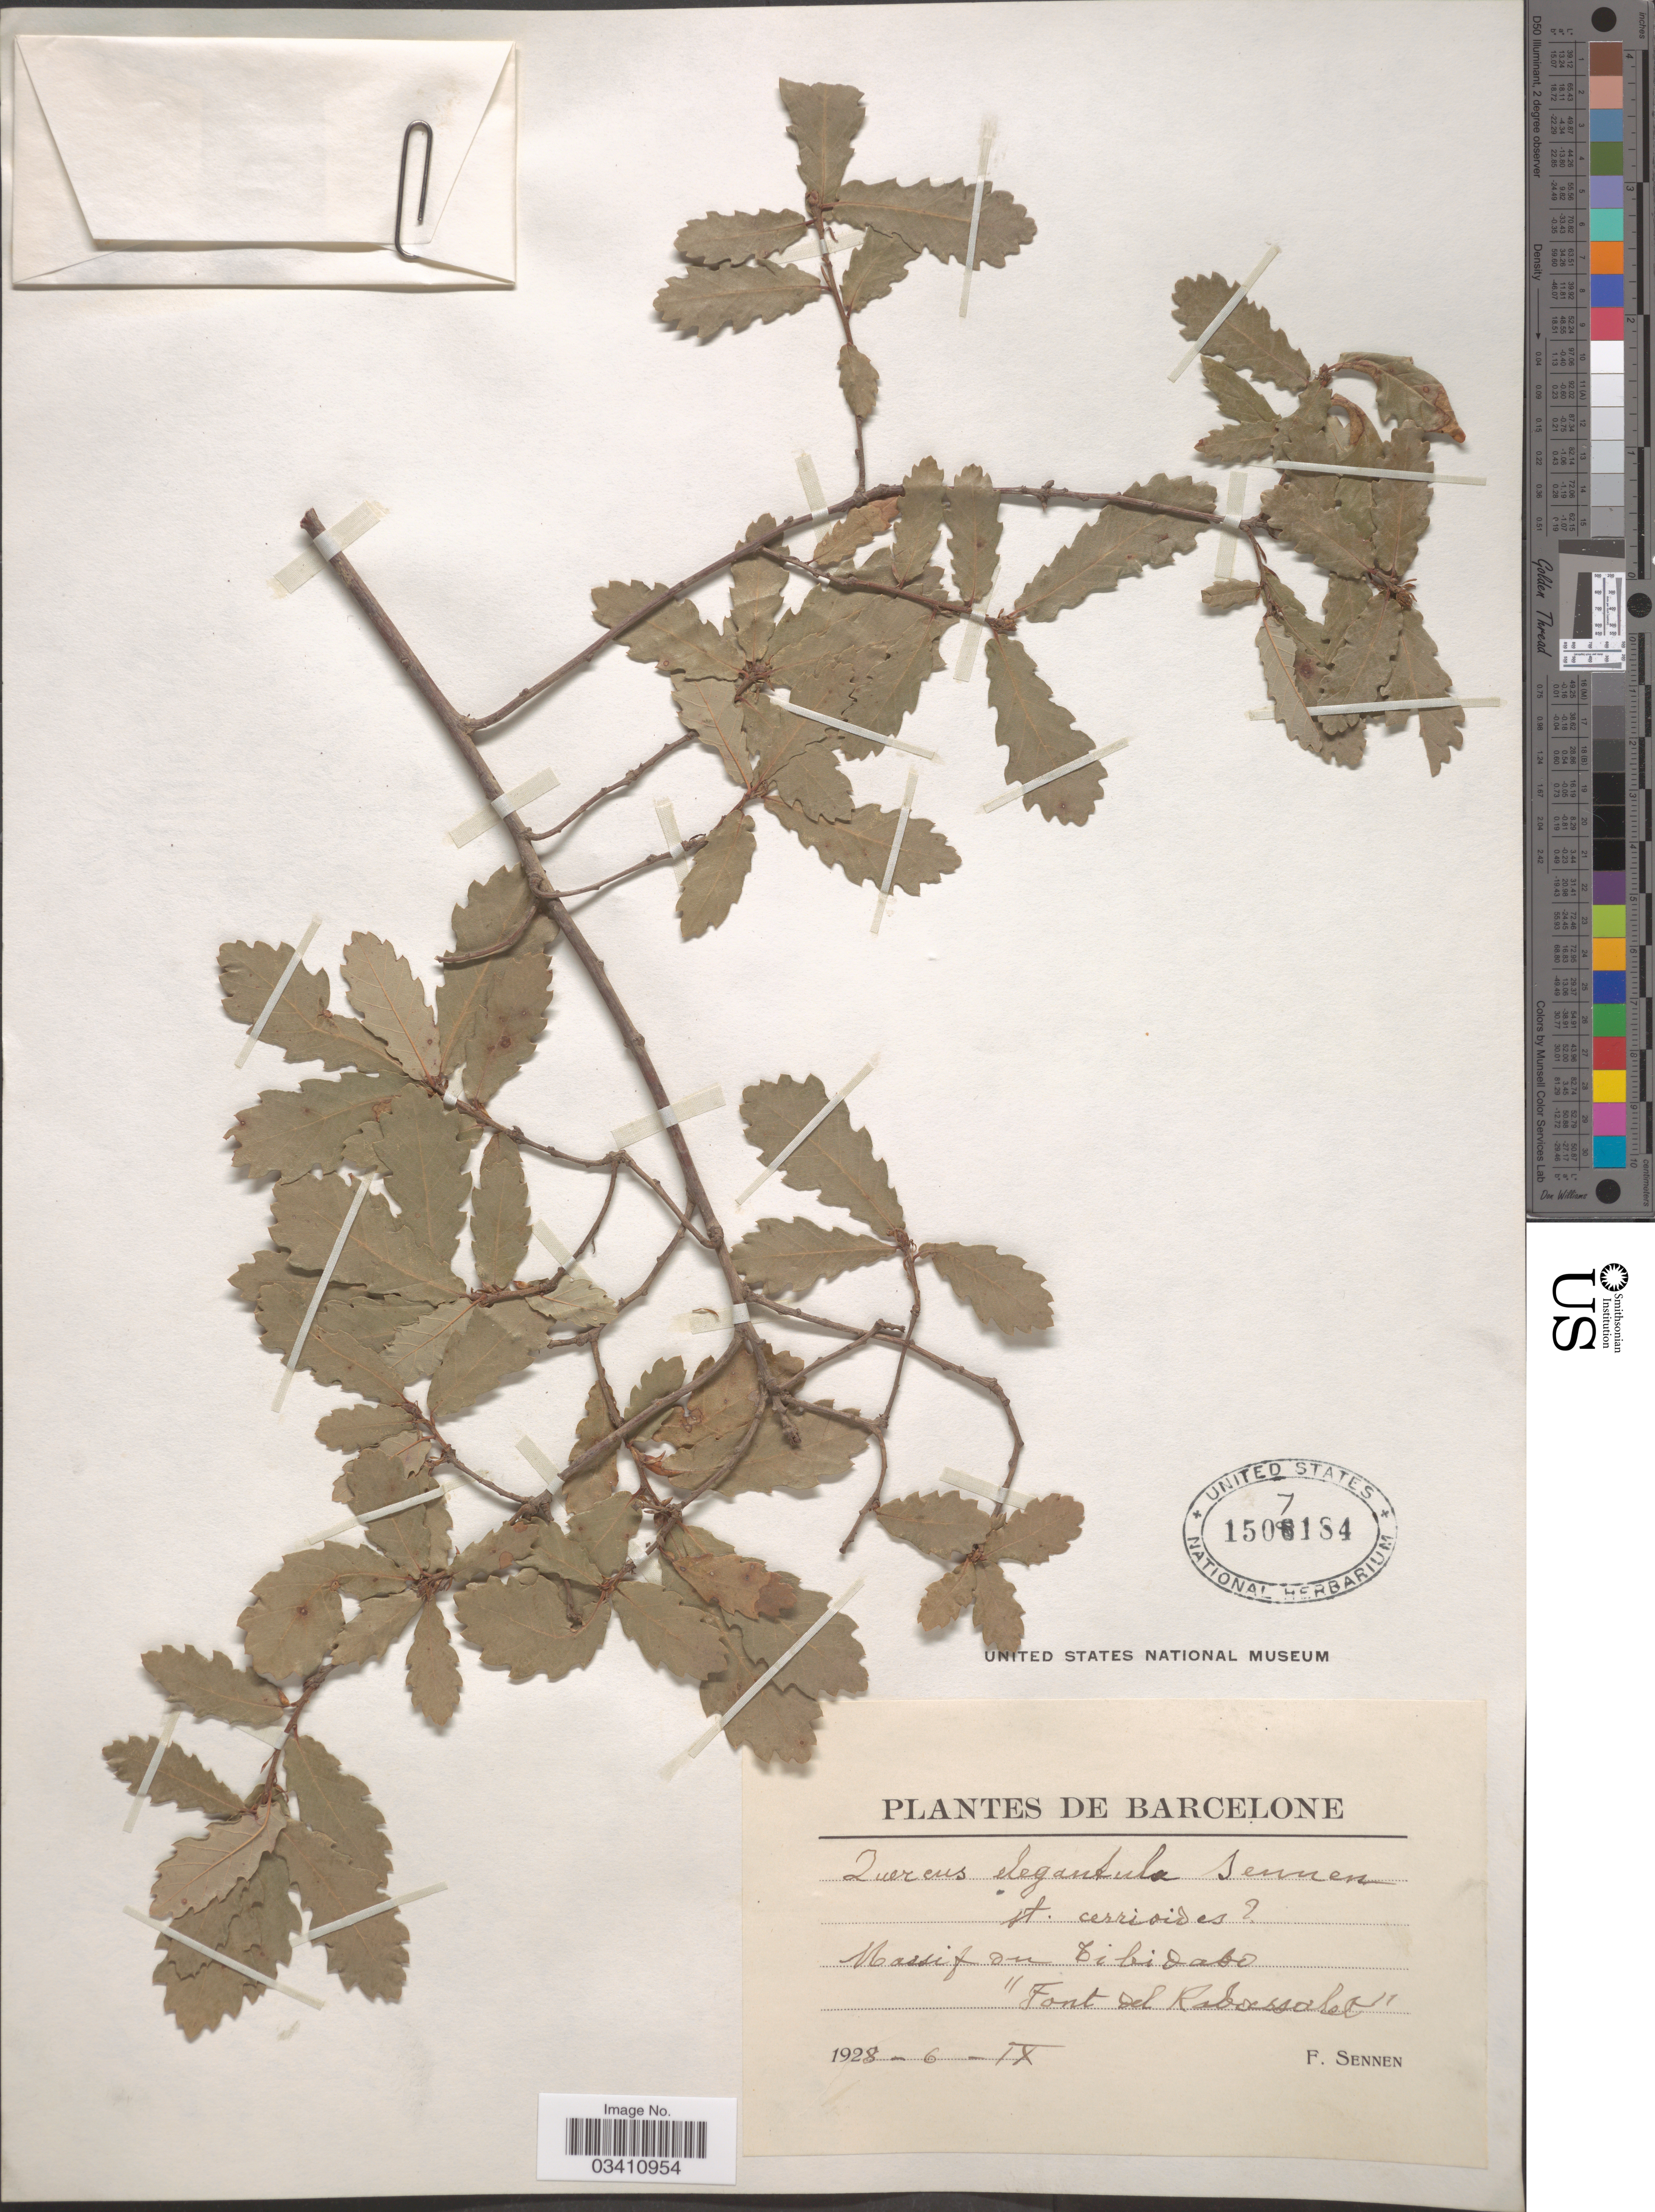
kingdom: Plantae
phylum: Tracheophyta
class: Magnoliopsida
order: Fagales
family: Fagaceae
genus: Quercus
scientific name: Quercus elegantula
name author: Gand.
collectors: E. Sennen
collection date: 1928-09-06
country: Spain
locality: Barcelone. Massif in Tibidabo. "Font del Rabassalet".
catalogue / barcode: US 1507184